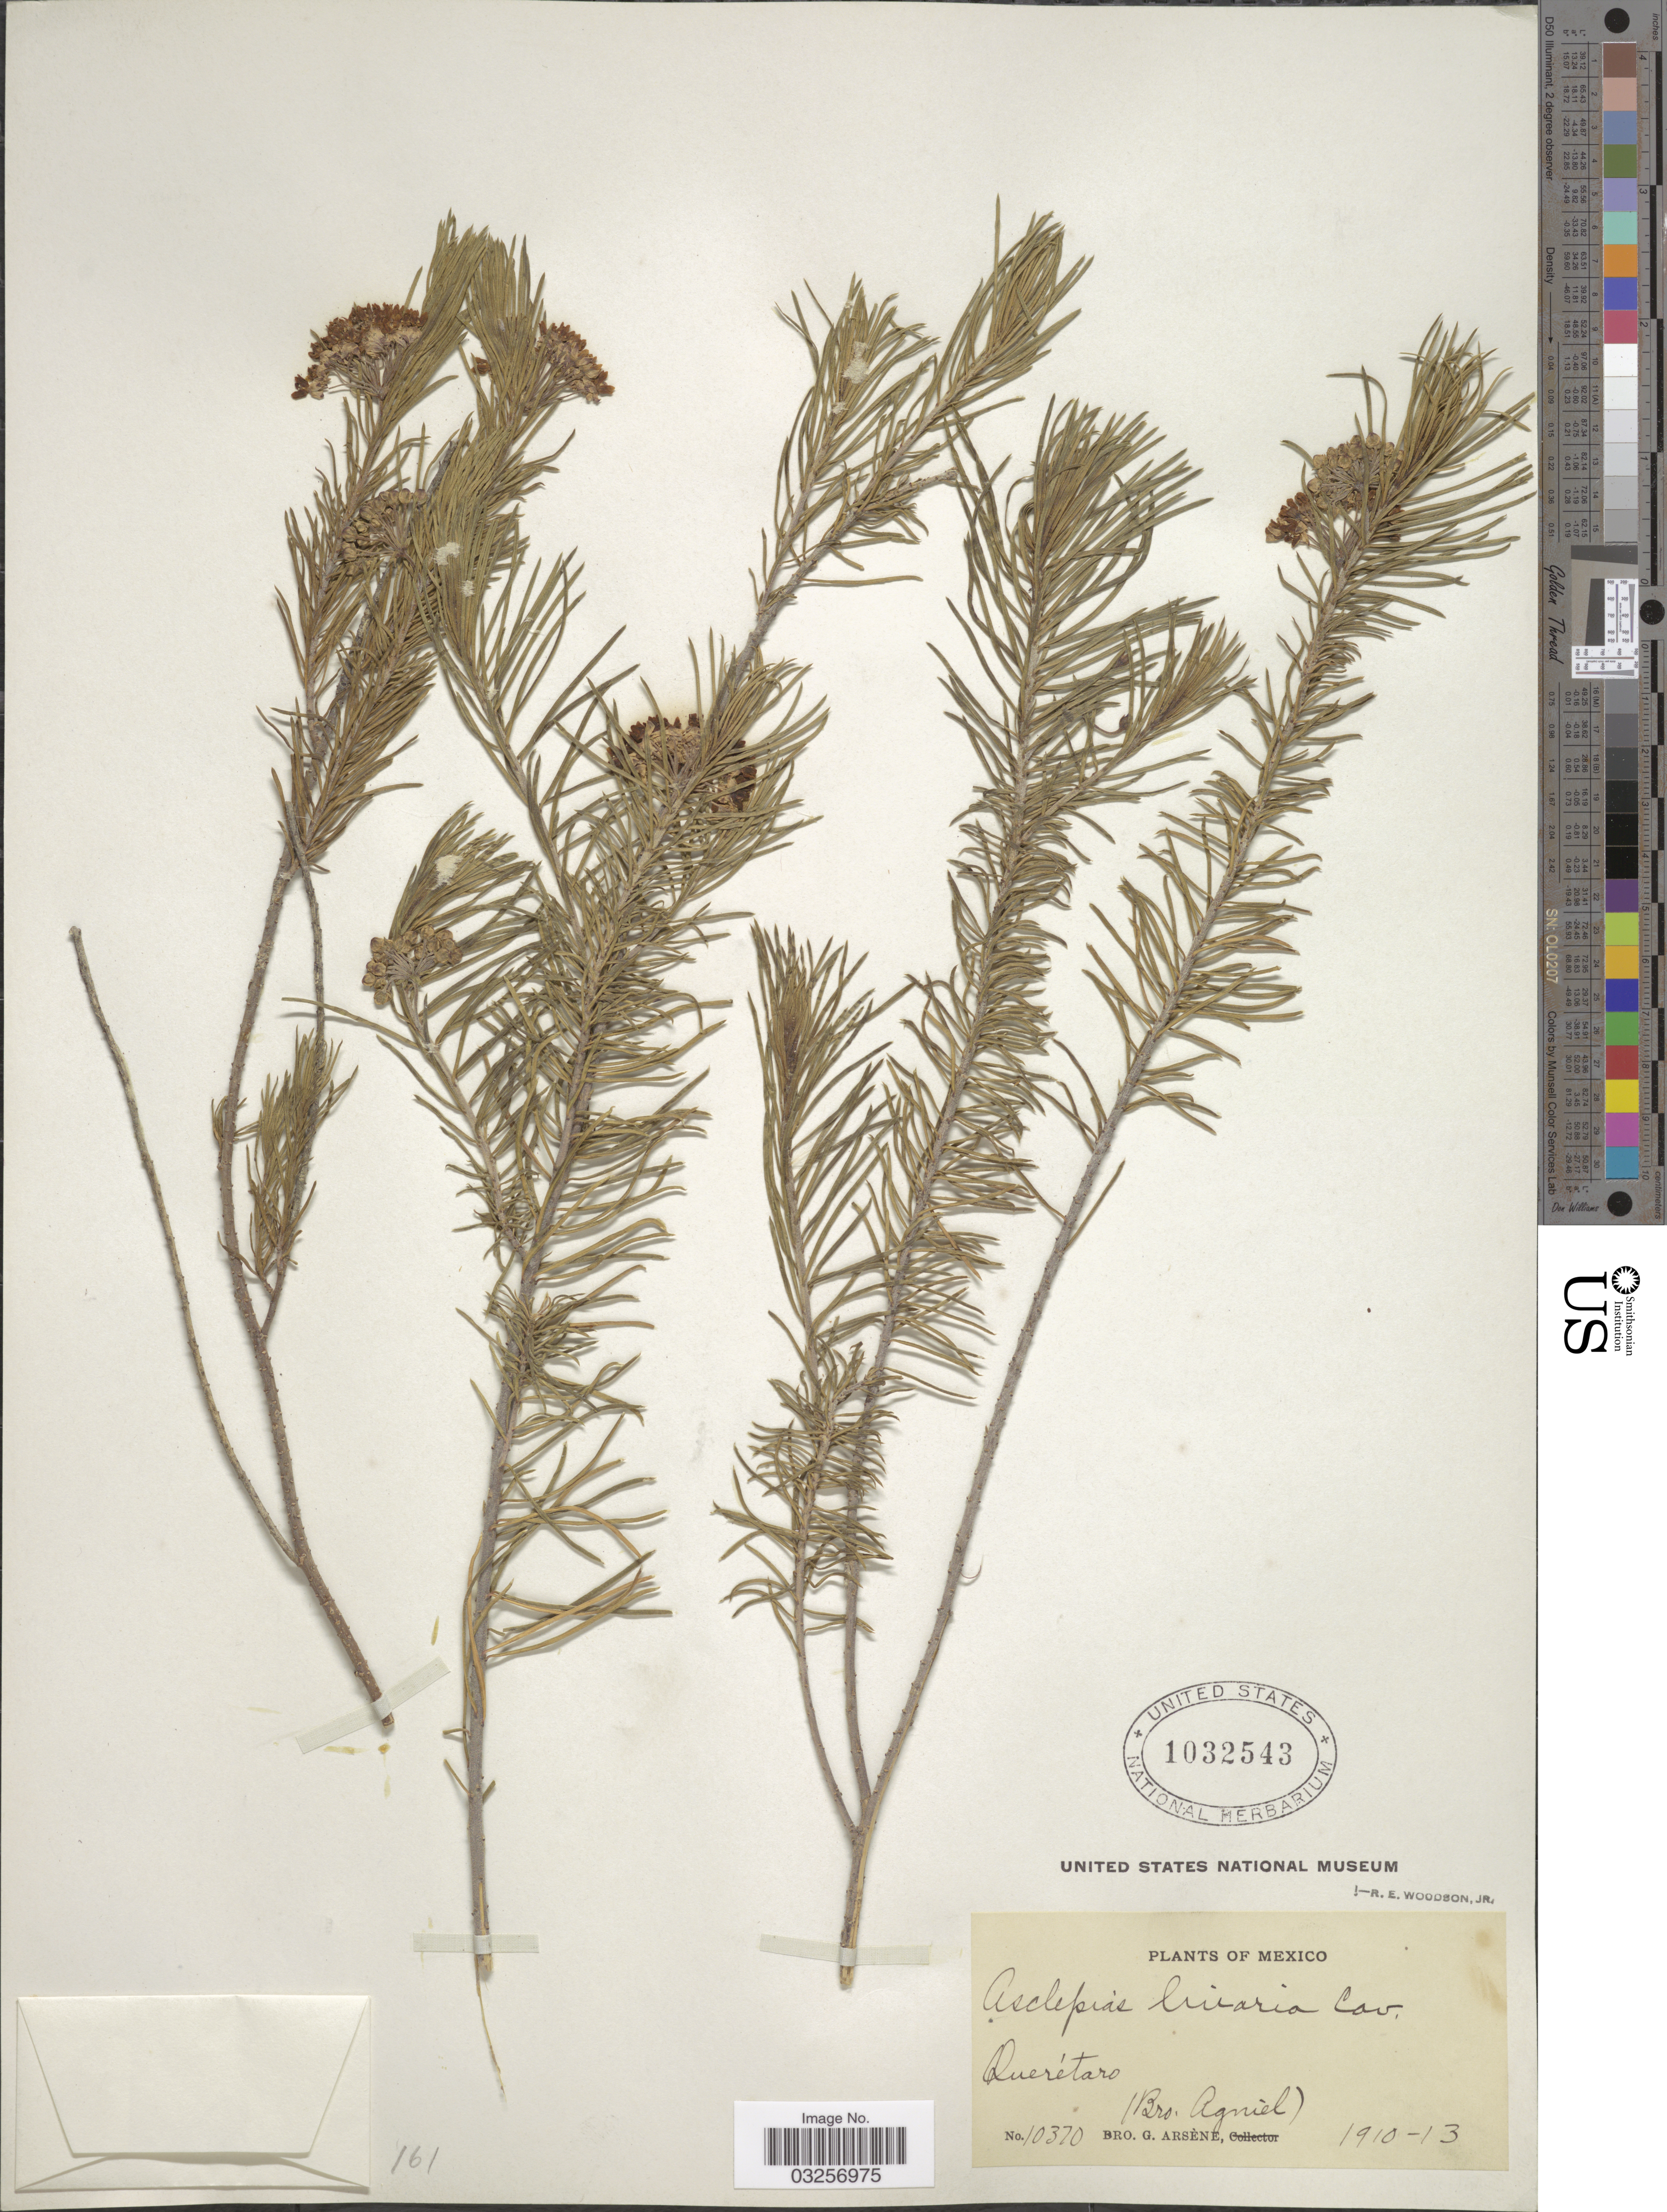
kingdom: Plantae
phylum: Tracheophyta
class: Magnoliopsida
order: Gentianales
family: Apocynaceae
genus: Asclepias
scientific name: Asclepias linaria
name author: Cav.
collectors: Bro. G. Arsène & Bro. Agniel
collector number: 10370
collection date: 1910/1913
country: Mexico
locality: Querétaro.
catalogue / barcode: US 1032543